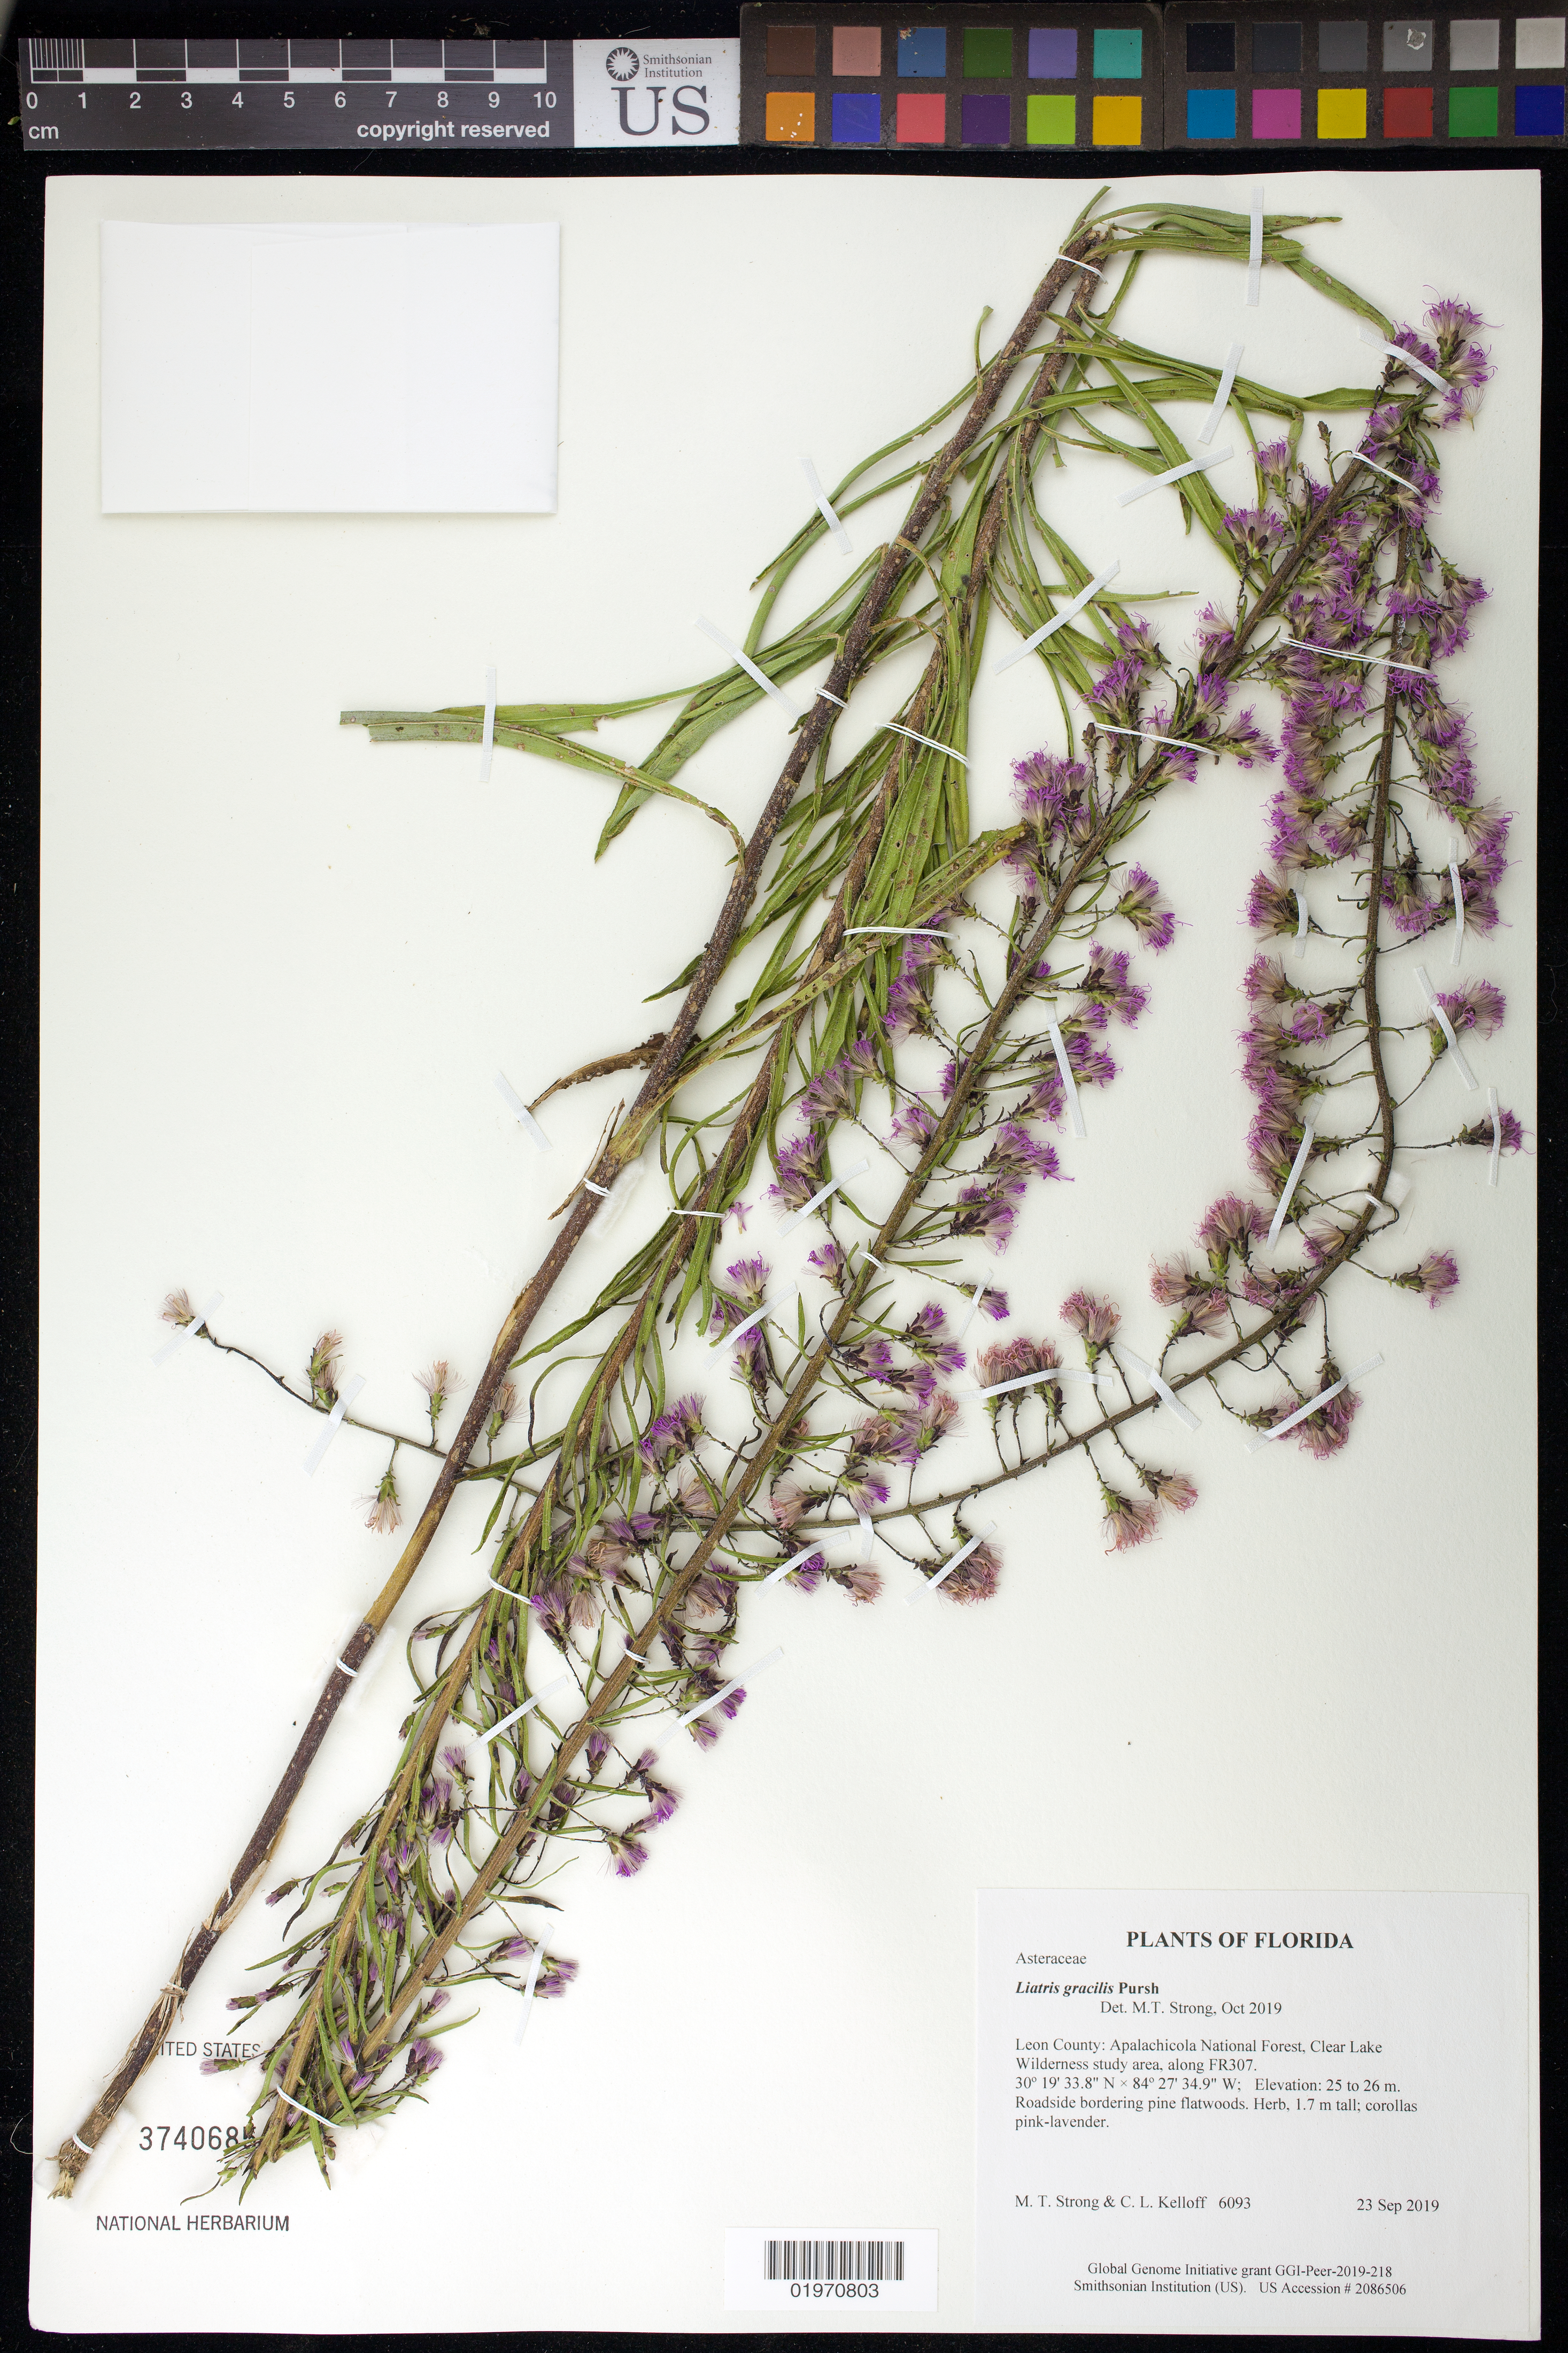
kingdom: Plantae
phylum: Tracheophyta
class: Magnoliopsida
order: Asterales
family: Asteraceae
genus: Liatris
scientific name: Liatris gracilis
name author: Pursh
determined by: Strong, Mark T., (BOT), Smithsonian Institution - National Museum of Natural History (UNITED STATES)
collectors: M. T. Strong & C. L. Kelloff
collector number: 6093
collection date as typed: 23 Sep 2019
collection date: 2019-09-23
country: United States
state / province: Florida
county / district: Leon County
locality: Apalachicola National Forest, Clear Lake Wilderness study area, along FR307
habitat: Roadside bordering pine flatwoods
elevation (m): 25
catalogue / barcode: US 3740685